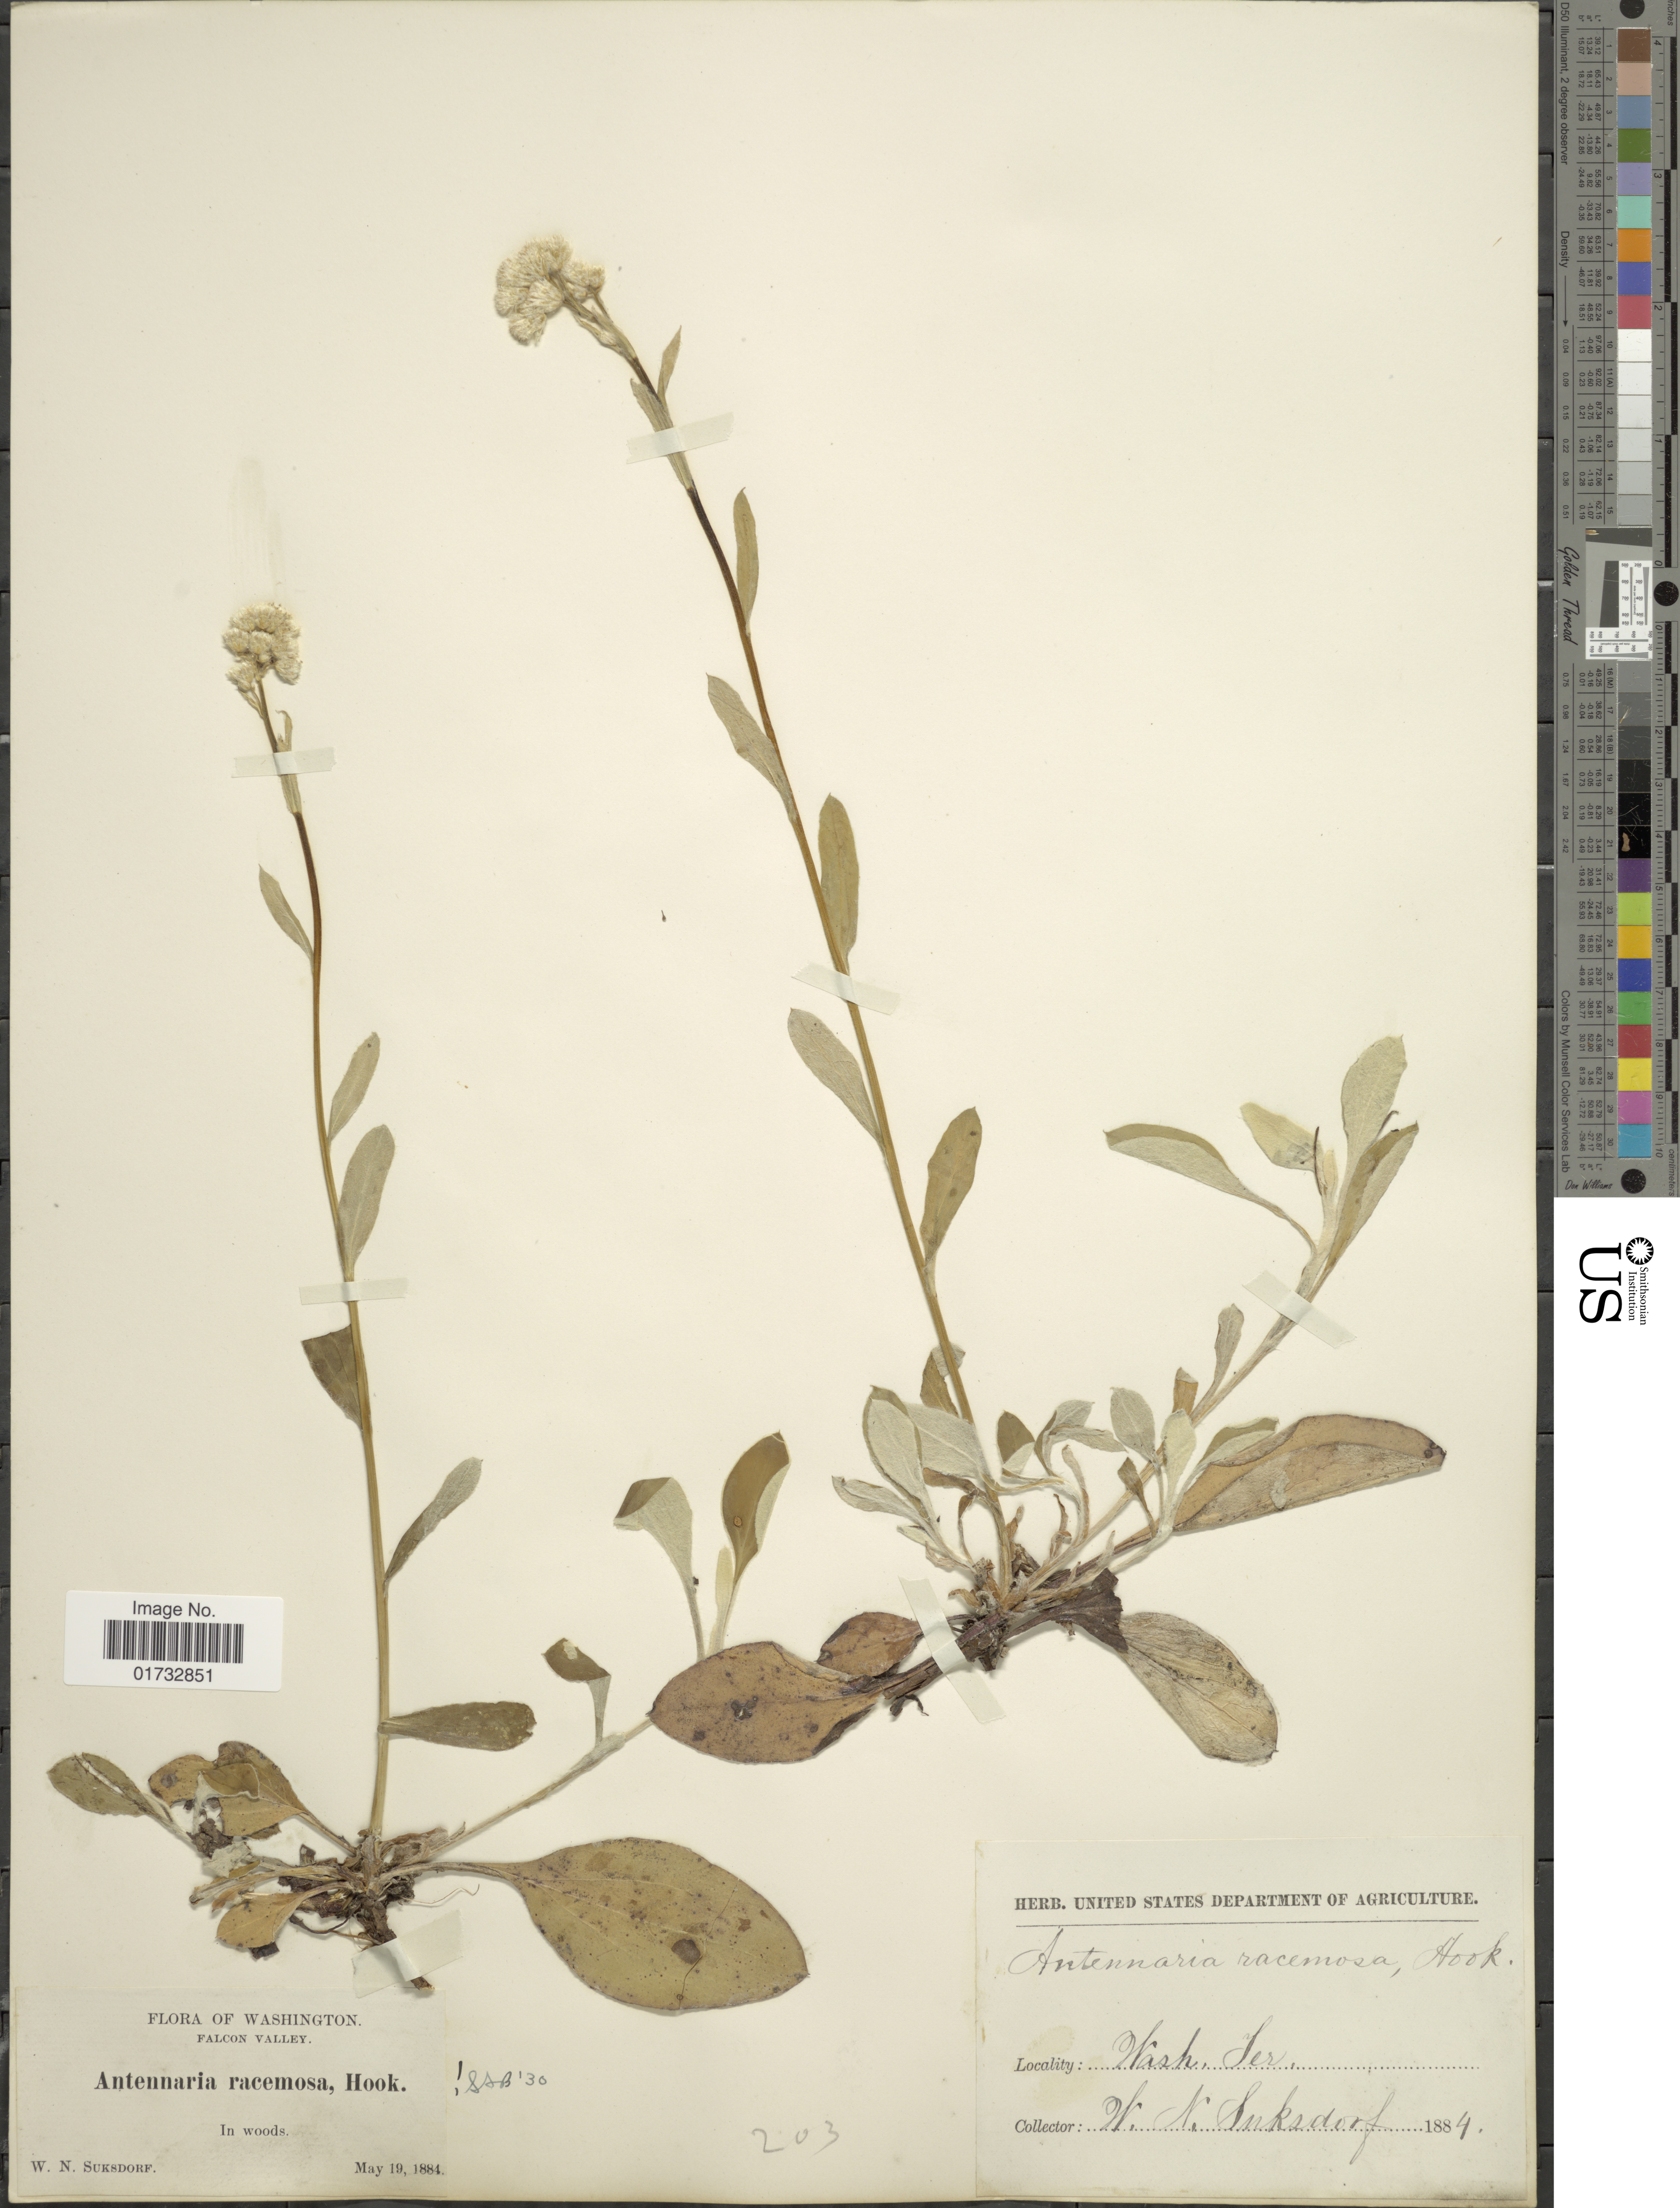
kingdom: Plantae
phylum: Tracheophyta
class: Magnoliopsida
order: Asterales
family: Asteraceae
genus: Antennaria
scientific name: Antennaria racemosa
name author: Hook.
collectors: W. N. Suksdorf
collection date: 1884-05-19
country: United States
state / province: Washington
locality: Falcon Valley